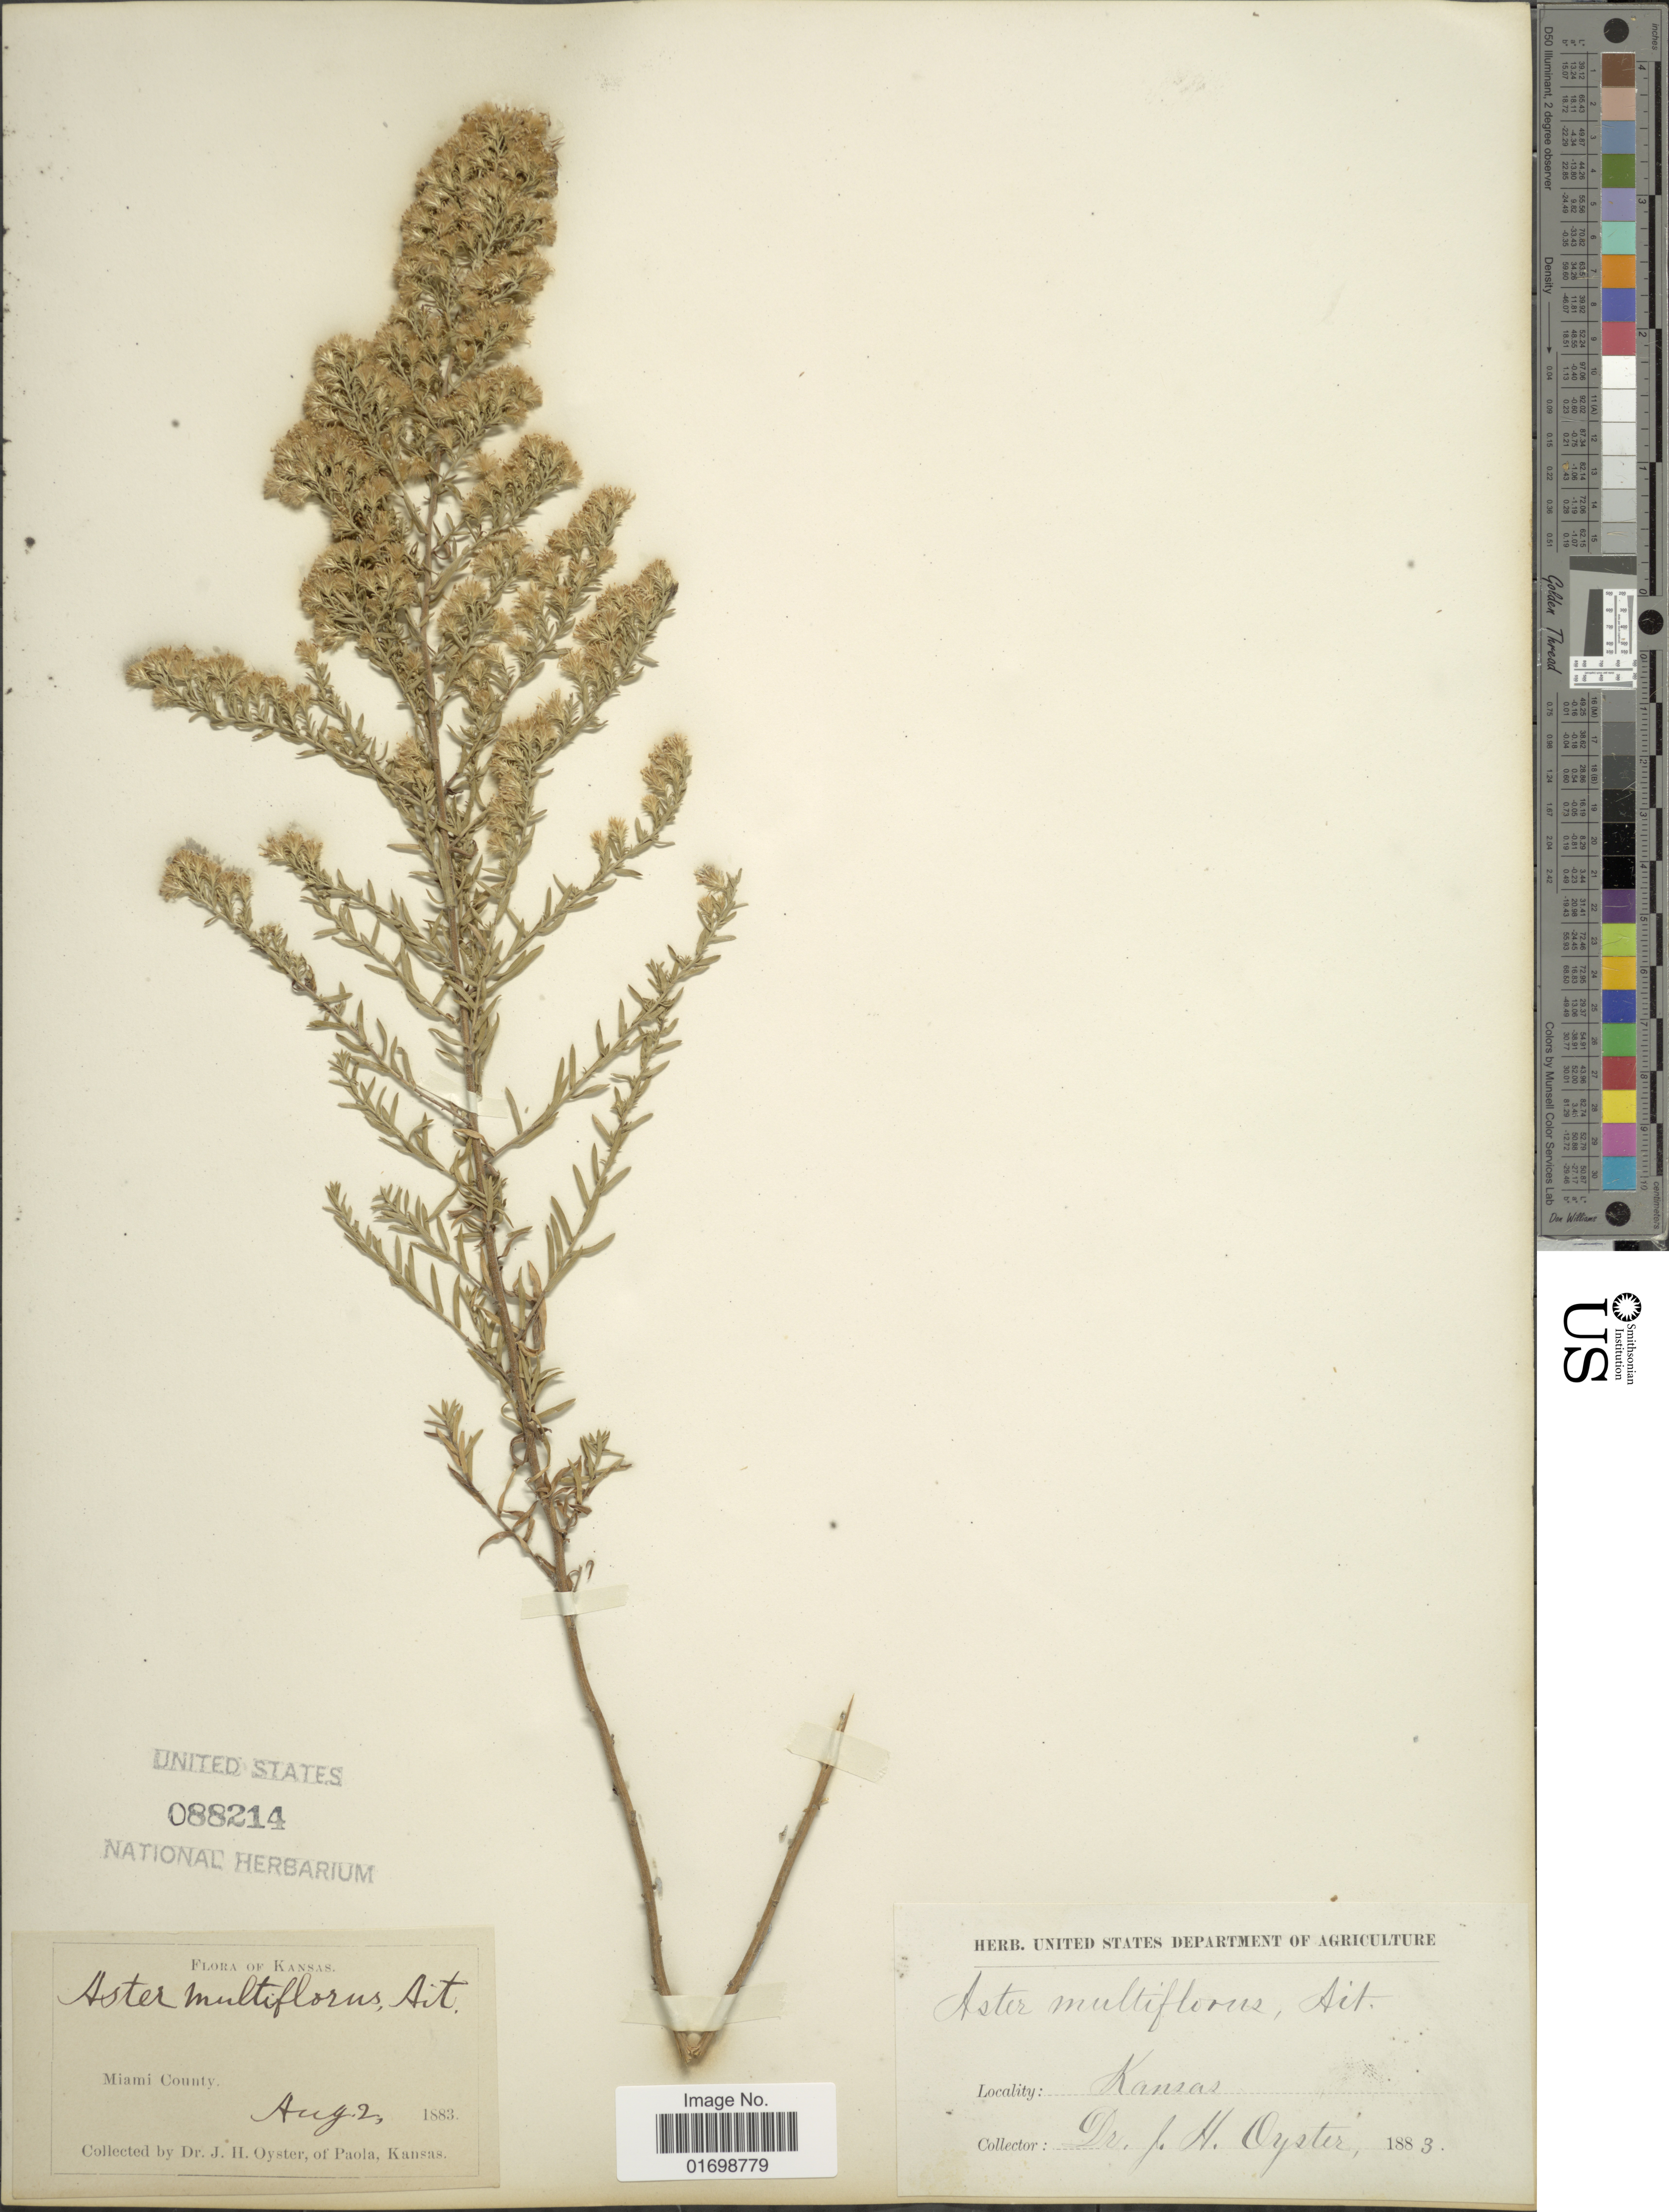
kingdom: Plantae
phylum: Tracheophyta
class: Magnoliopsida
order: Asterales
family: Asteraceae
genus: Symphyotrichum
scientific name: Symphyotrichum ericoides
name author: (L.) G.L. Nesom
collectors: J. H. Oyster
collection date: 1883-08-02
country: United States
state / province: Kansas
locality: Miami County.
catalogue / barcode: US 88214